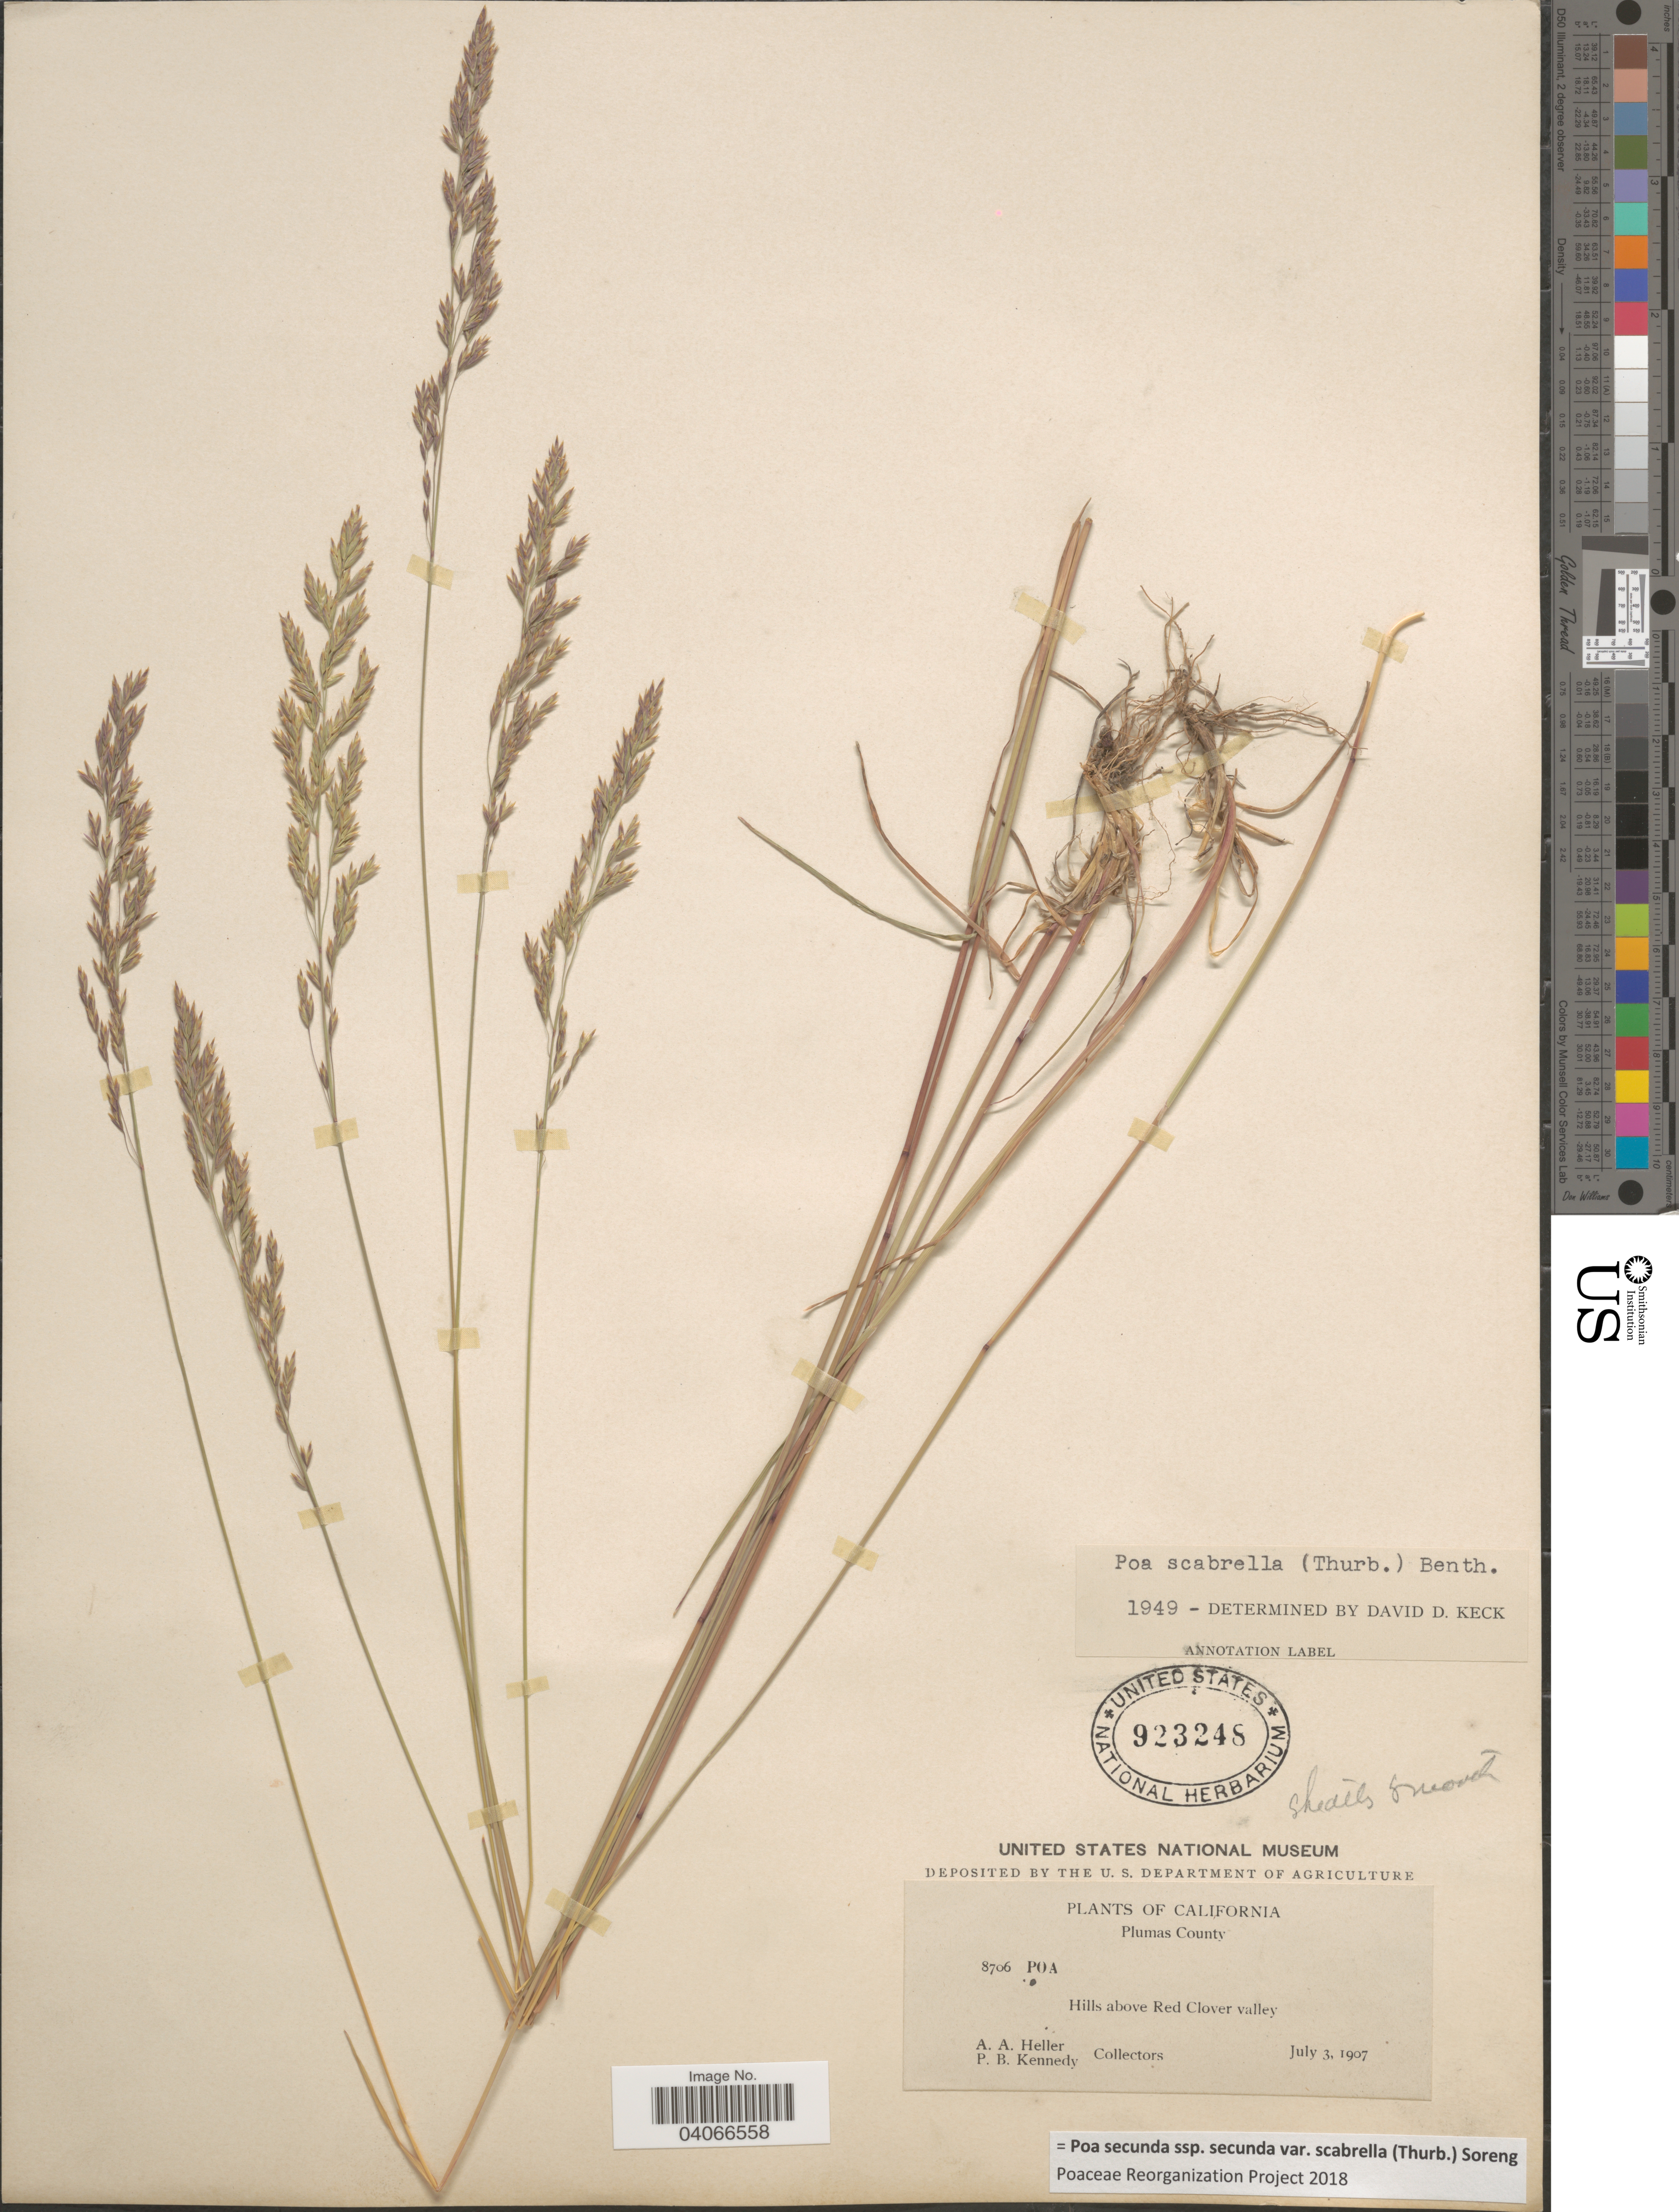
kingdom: Plantae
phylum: Tracheophyta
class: Liliopsida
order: Poales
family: Poaceae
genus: Poa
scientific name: Poa secunda subsp. secunda var. scabrella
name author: (Thurb.) Soreng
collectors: A. A. Heller & P. B. Kennedy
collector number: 8706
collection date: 1907-07-03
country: United States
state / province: California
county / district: Plumas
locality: Plumas County. Hills above Red Clover valley.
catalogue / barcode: US 923248